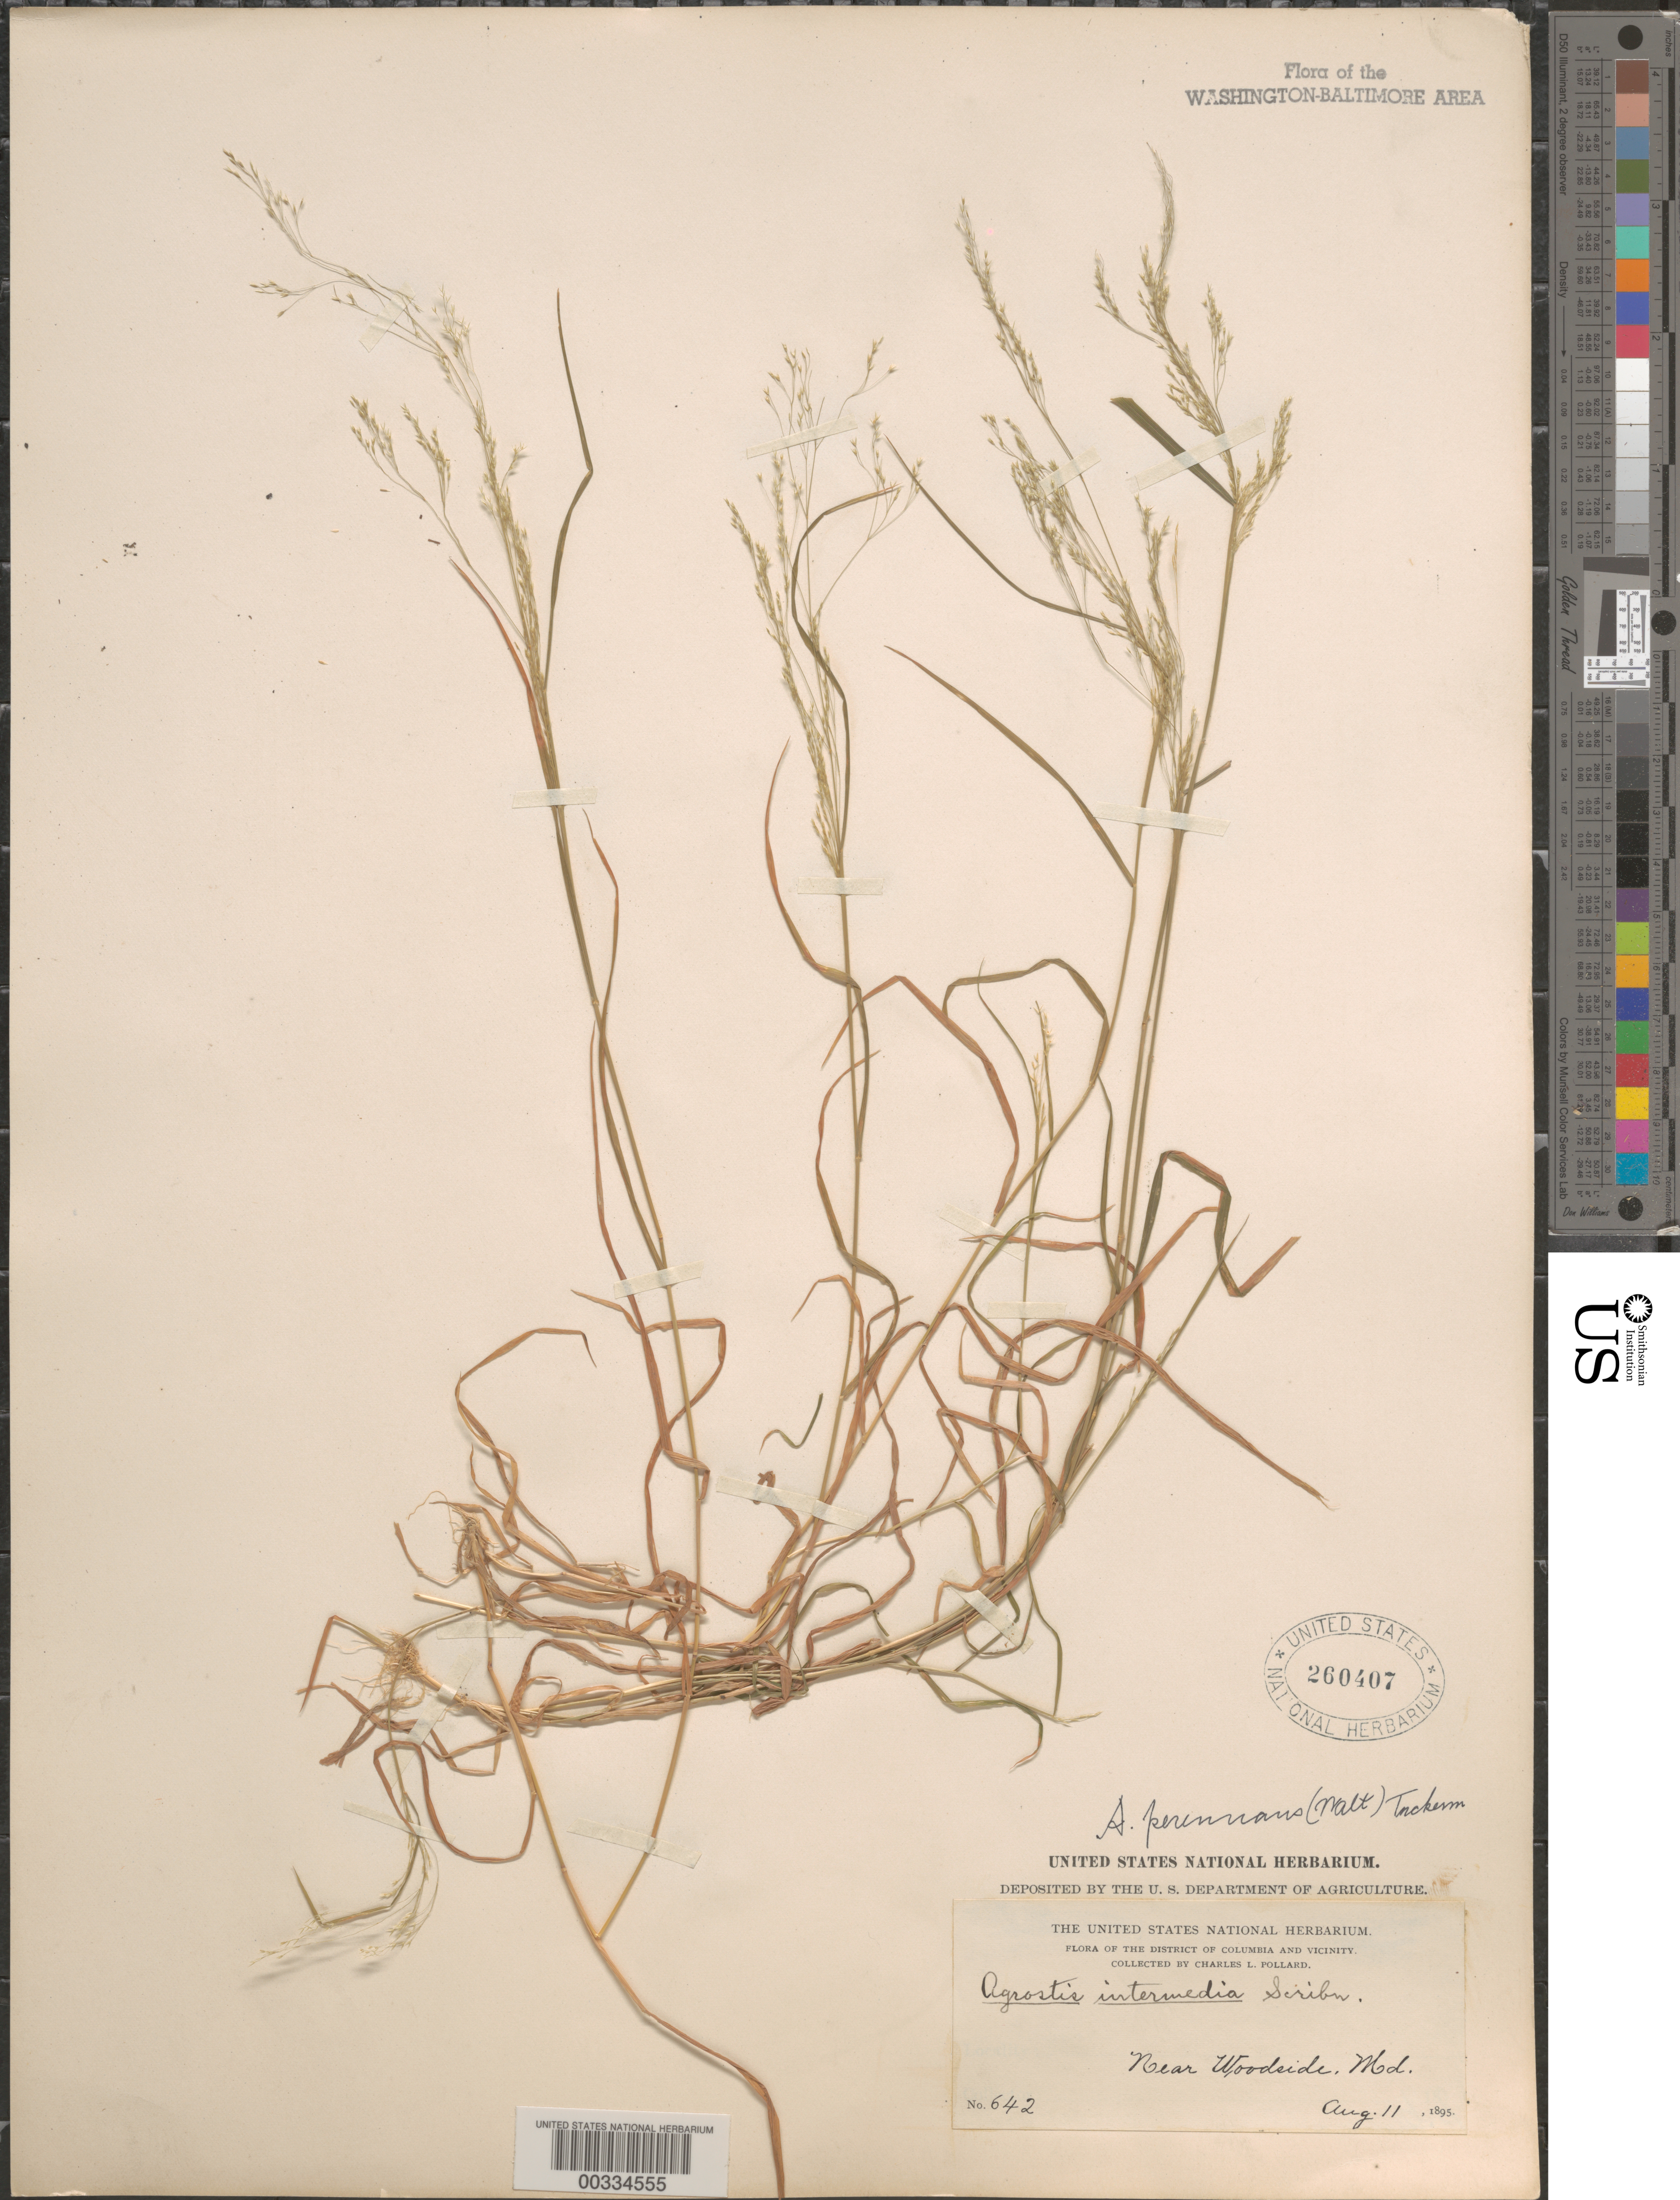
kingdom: Plantae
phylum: Tracheophyta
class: Liliopsida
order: Poales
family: Poaceae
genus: Agrostis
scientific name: Agrostis perennans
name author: (Walter) Tuck.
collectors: C. L. Pollard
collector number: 642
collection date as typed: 11 Aug 1895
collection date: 1895-08-11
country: United States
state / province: Maryland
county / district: Montgomery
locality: Woodside vicinity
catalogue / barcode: US 260407